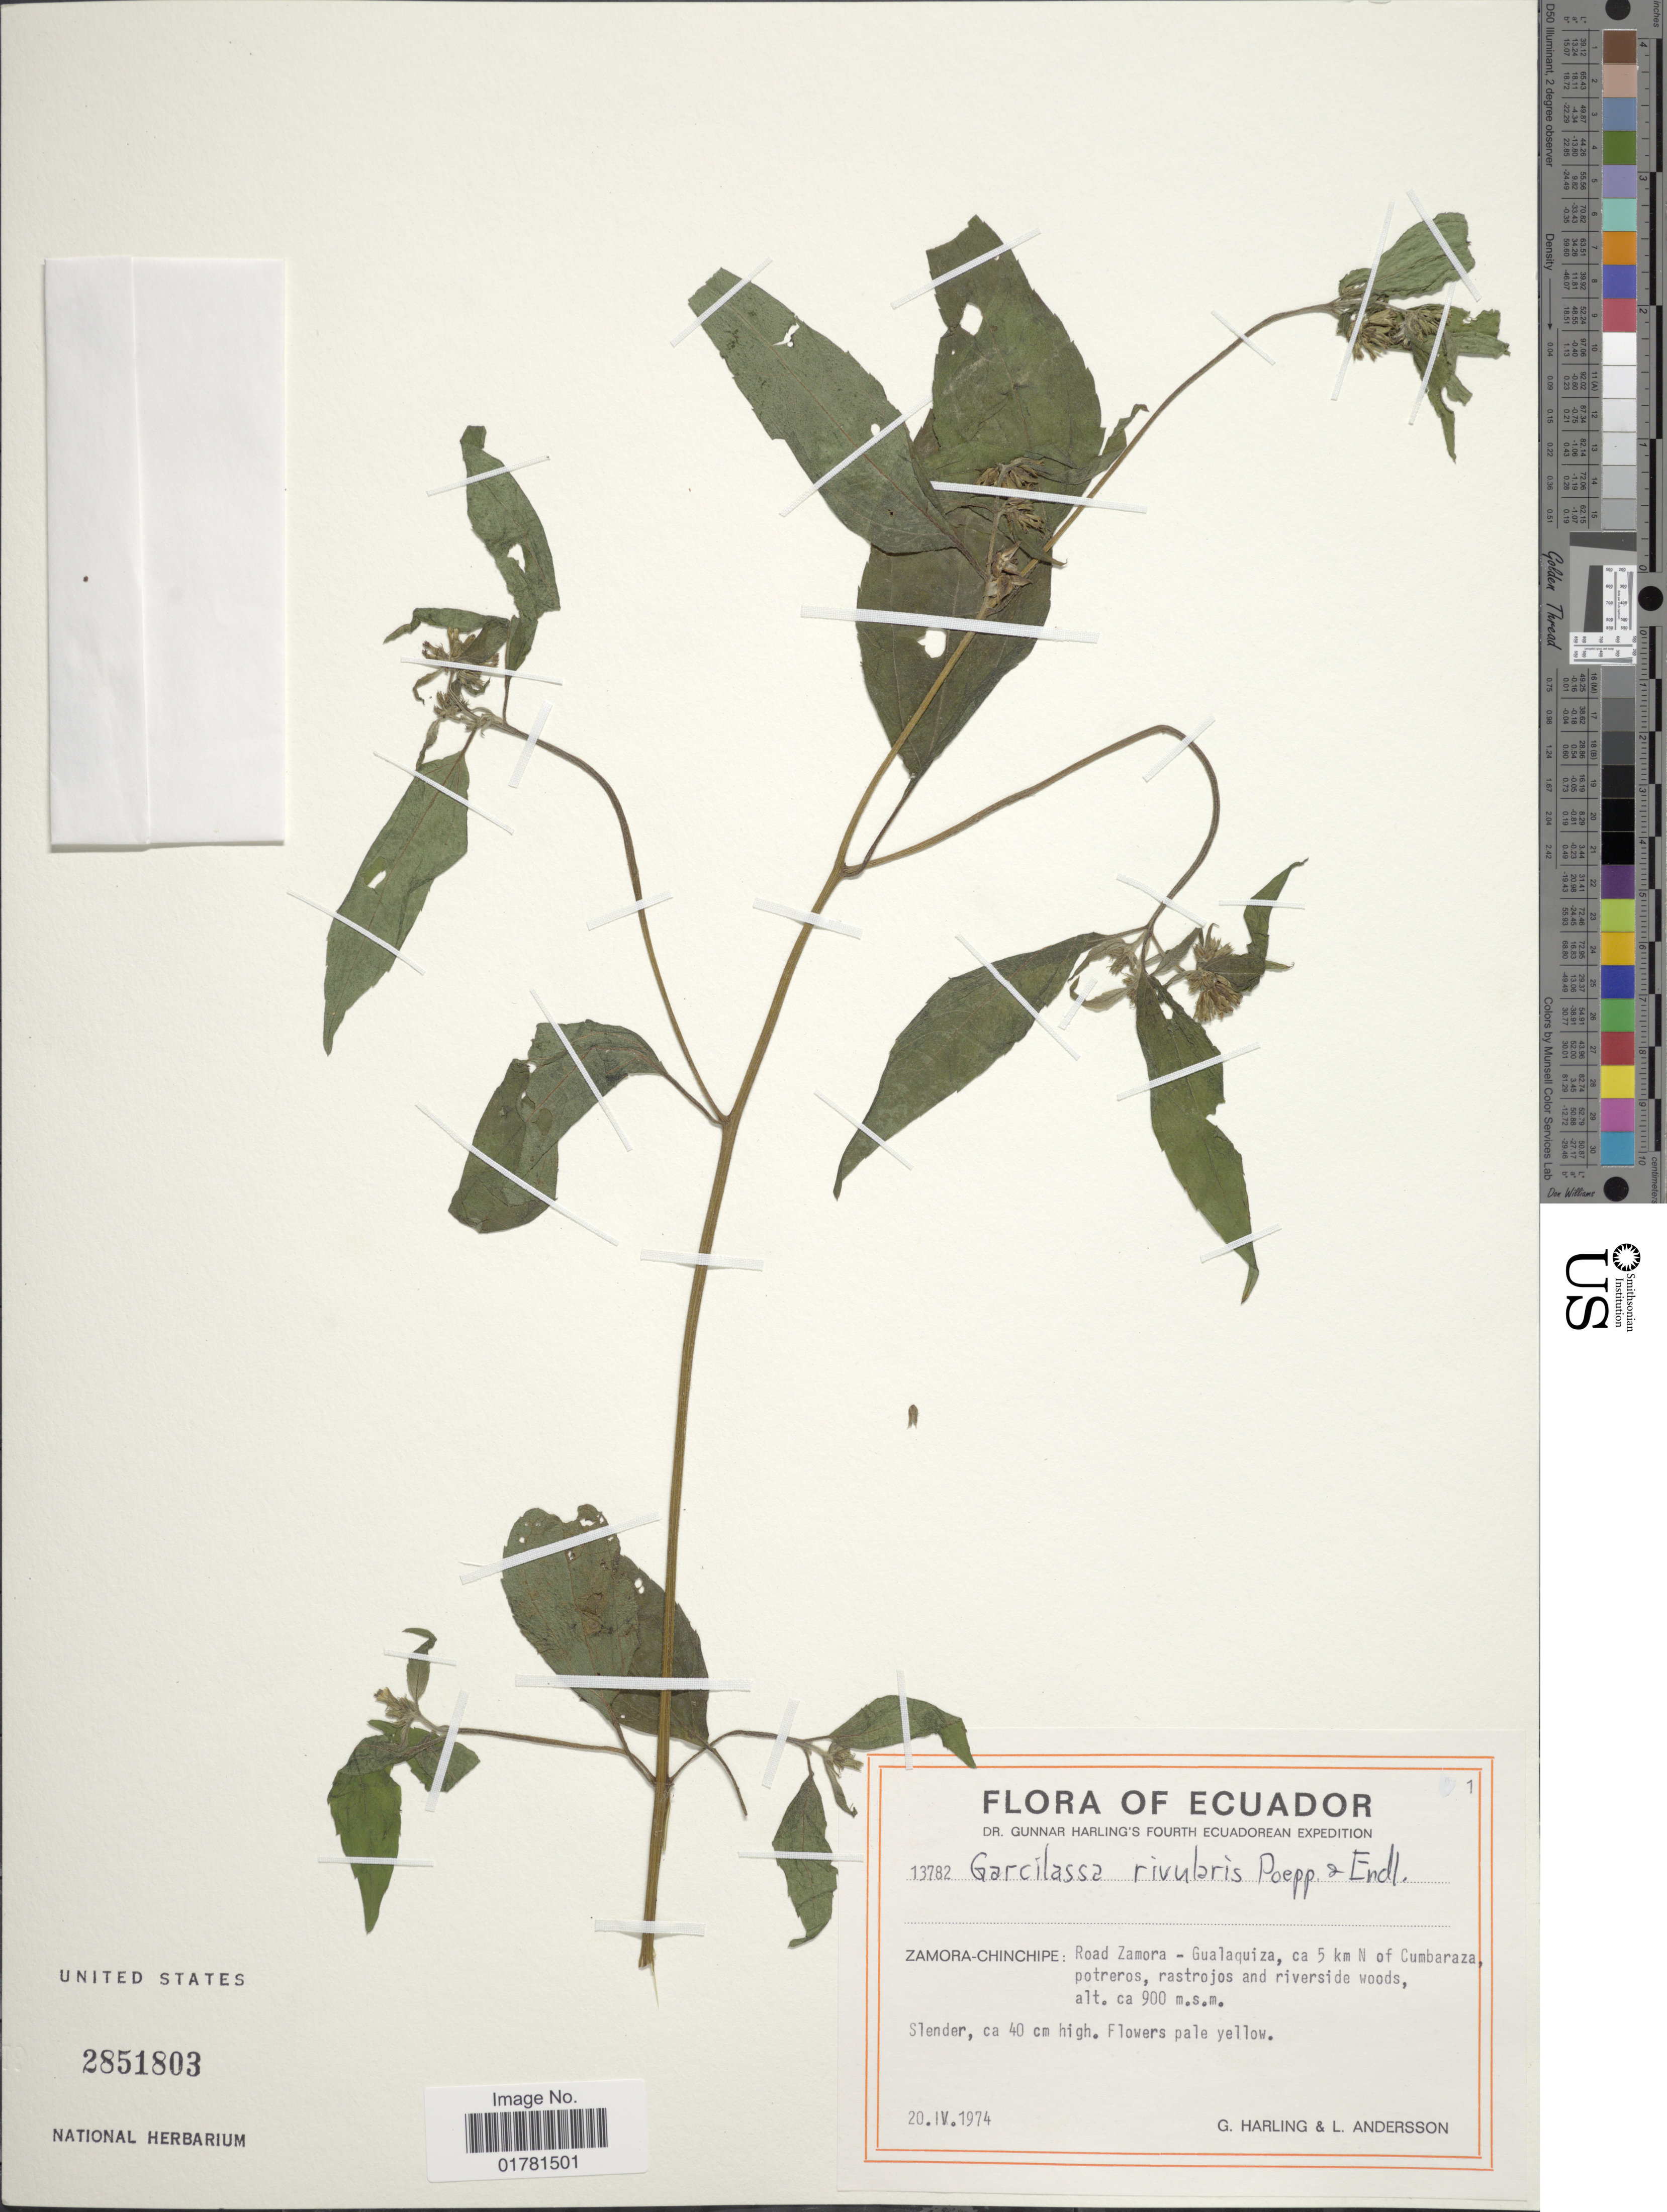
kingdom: Plantae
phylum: Tracheophyta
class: Magnoliopsida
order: Asterales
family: Asteraceae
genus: Garcilassa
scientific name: Garcilassa rivularis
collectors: G. Harling & L. Andersson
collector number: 13782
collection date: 1974-04-20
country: Ecuador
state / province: Zamora-Chinchipe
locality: Road Zamora - Gualaquiza, ca 5 km N of Cumbaraza, potreros, rastrojos and riverside woods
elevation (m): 900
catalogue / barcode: US 2851803